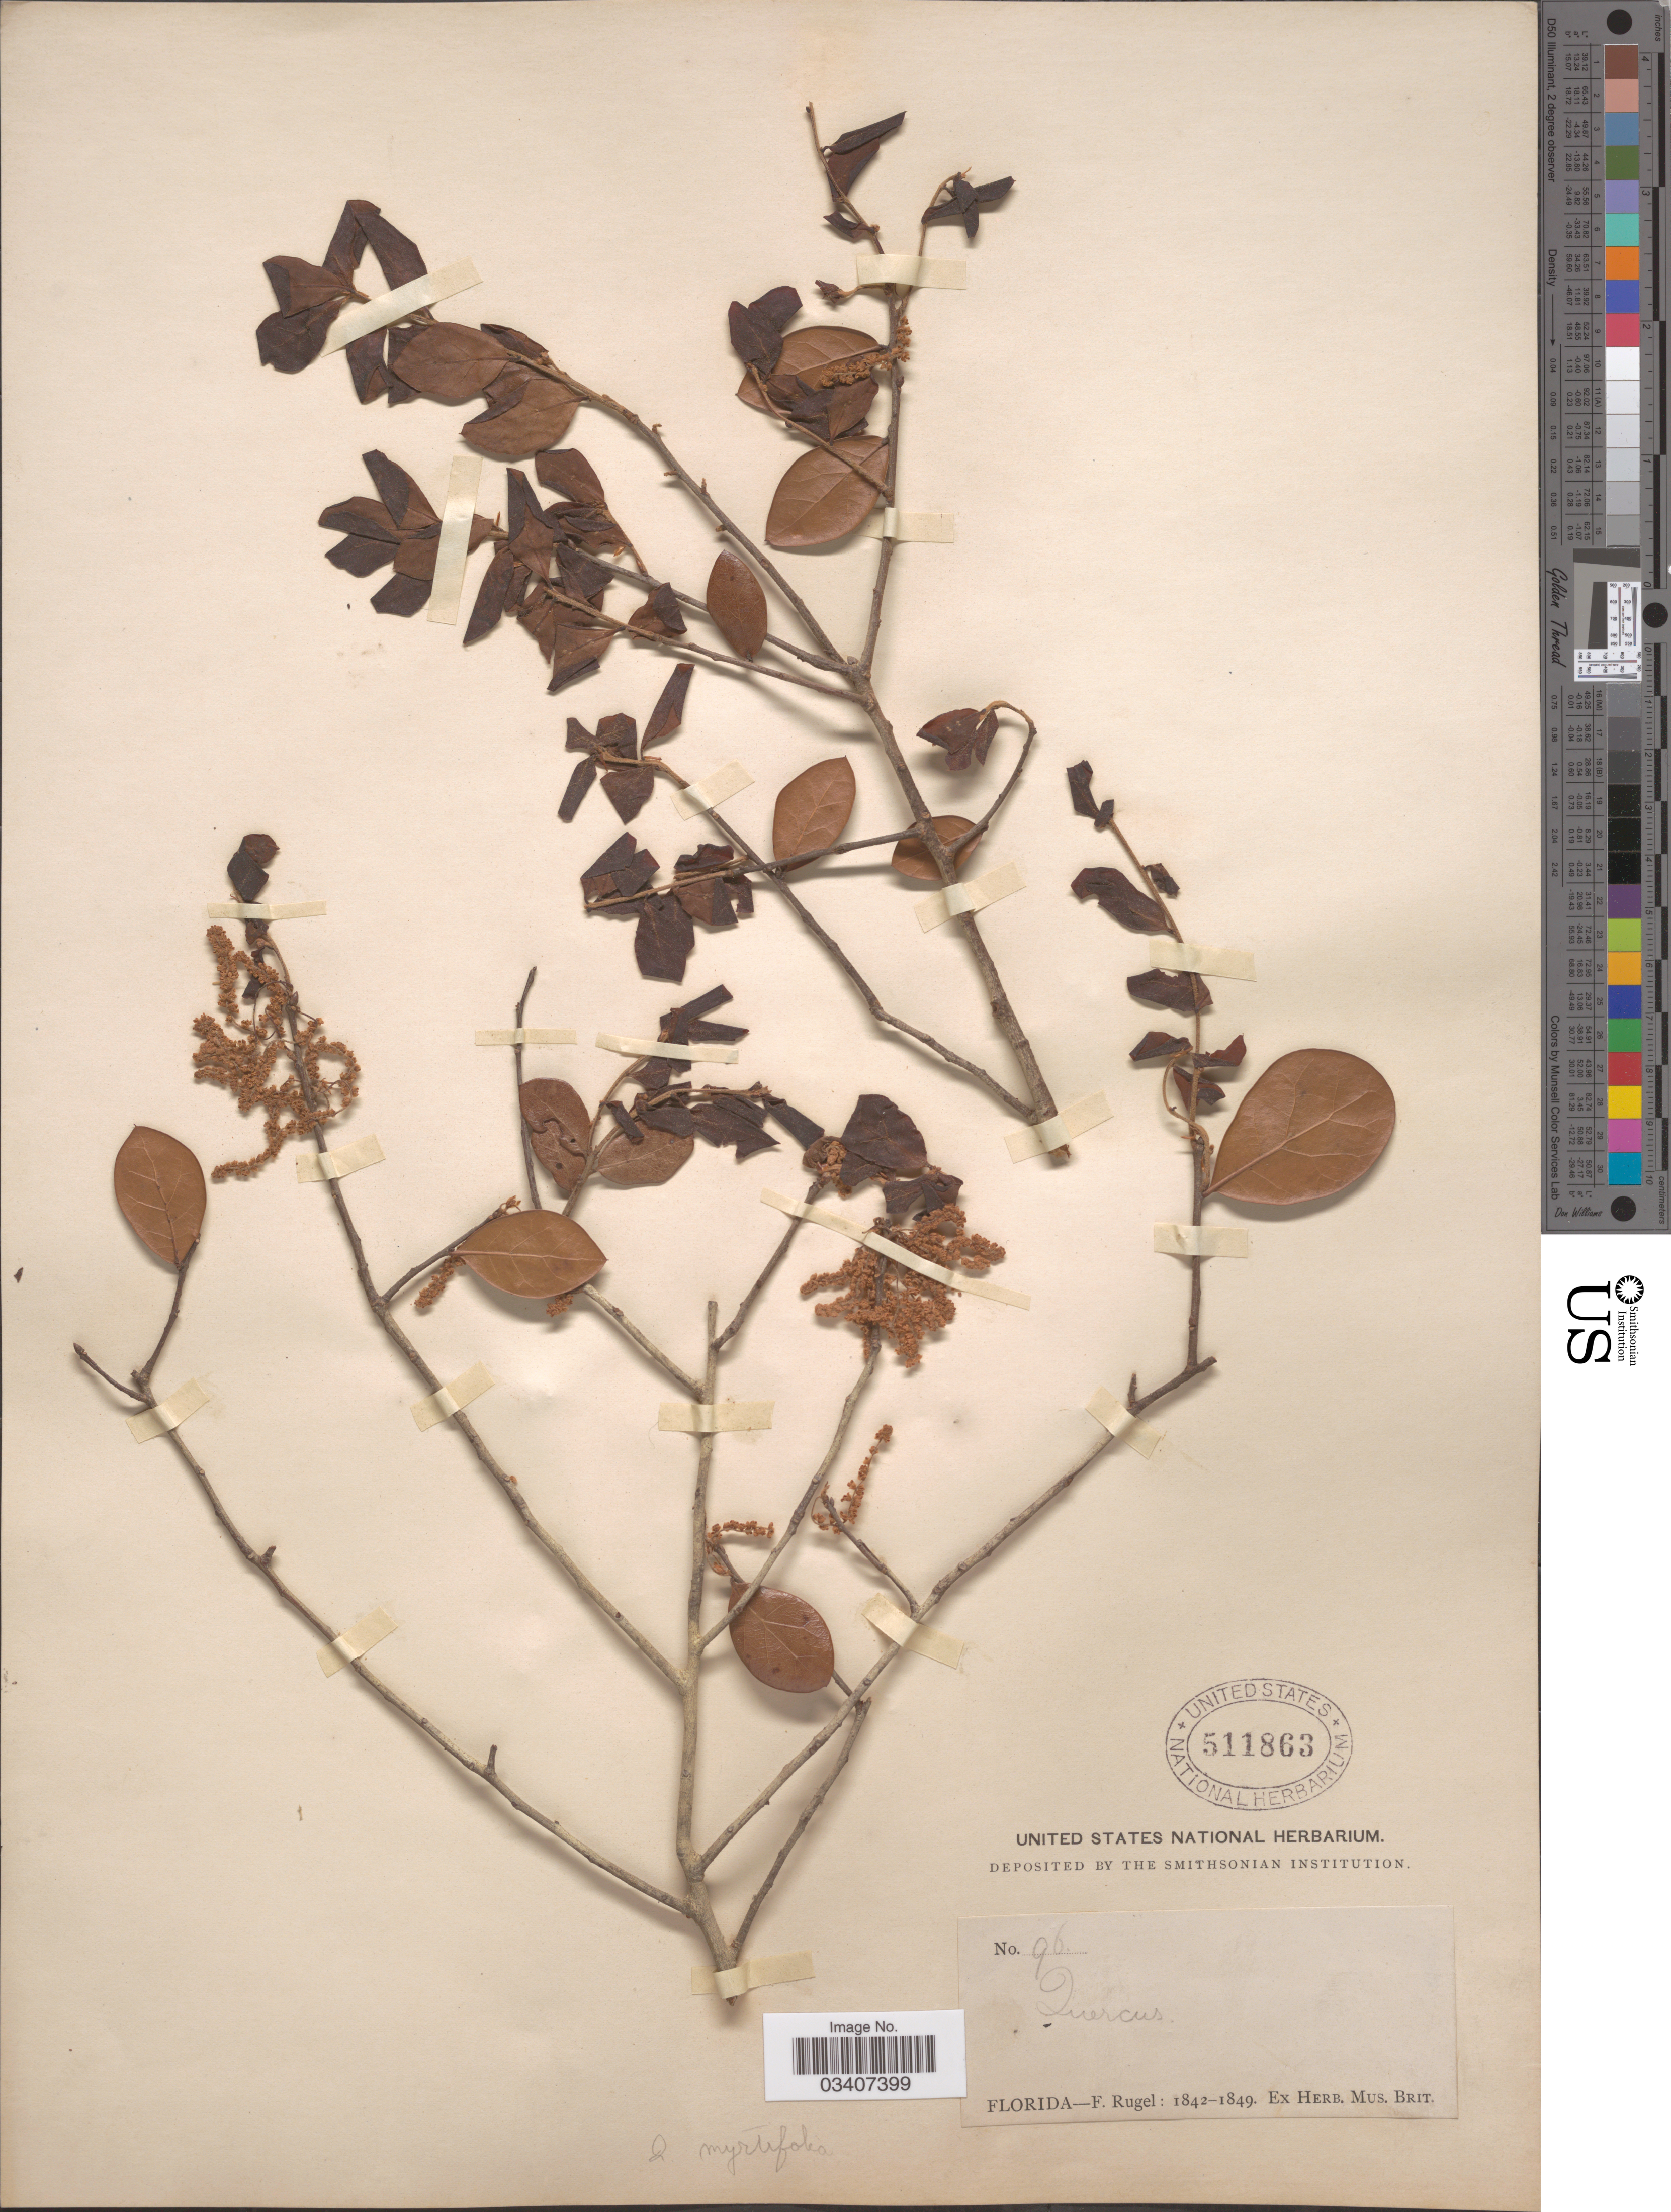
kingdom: Plantae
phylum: Tracheophyta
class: Magnoliopsida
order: Fagales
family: Fagaceae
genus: Quercus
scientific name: Quercus myrtifolia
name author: Willd.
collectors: F. Rugel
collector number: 96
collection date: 1842/1849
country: United States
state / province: Florida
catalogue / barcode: US 511863